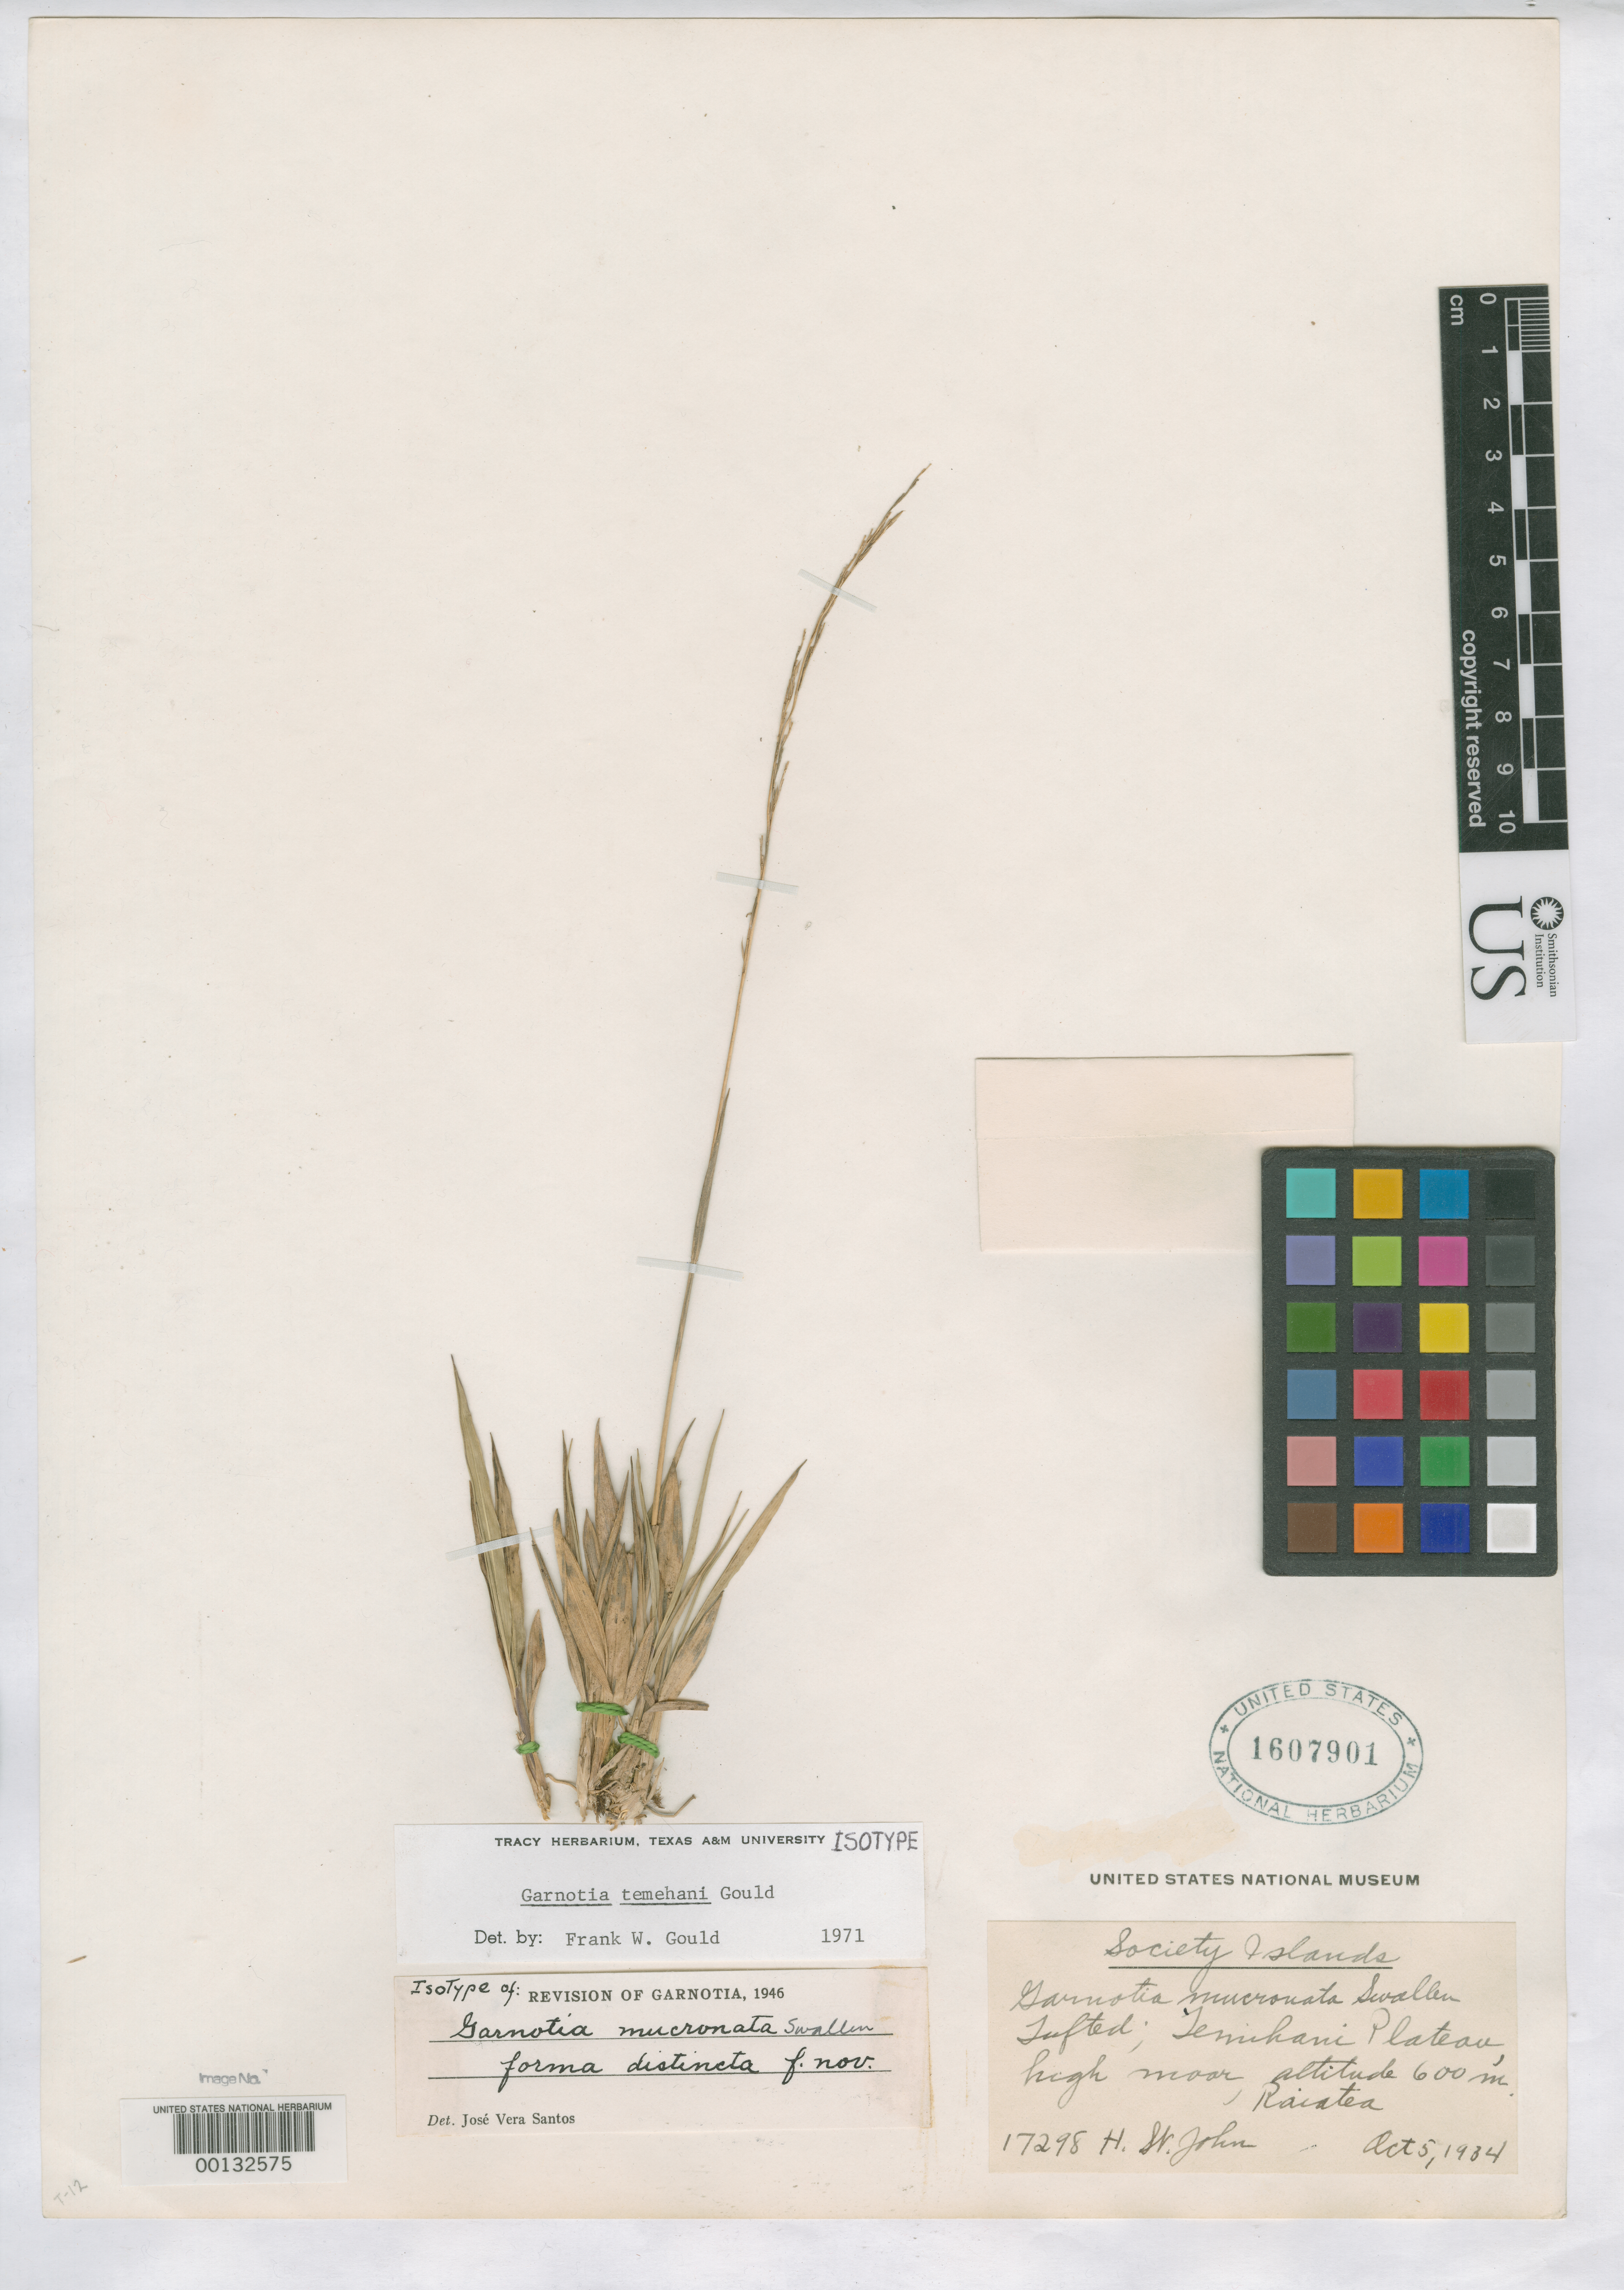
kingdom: Plantae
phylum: Tracheophyta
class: Liliopsida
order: Poales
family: Poaceae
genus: Garnotia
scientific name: Garnotia mucronata f. distincta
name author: Santos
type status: Isotype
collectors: H. St. John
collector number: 17298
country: French Polynesia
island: Raiatea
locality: Temihani Plateau. [Society Is.]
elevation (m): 600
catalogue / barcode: US 1607901